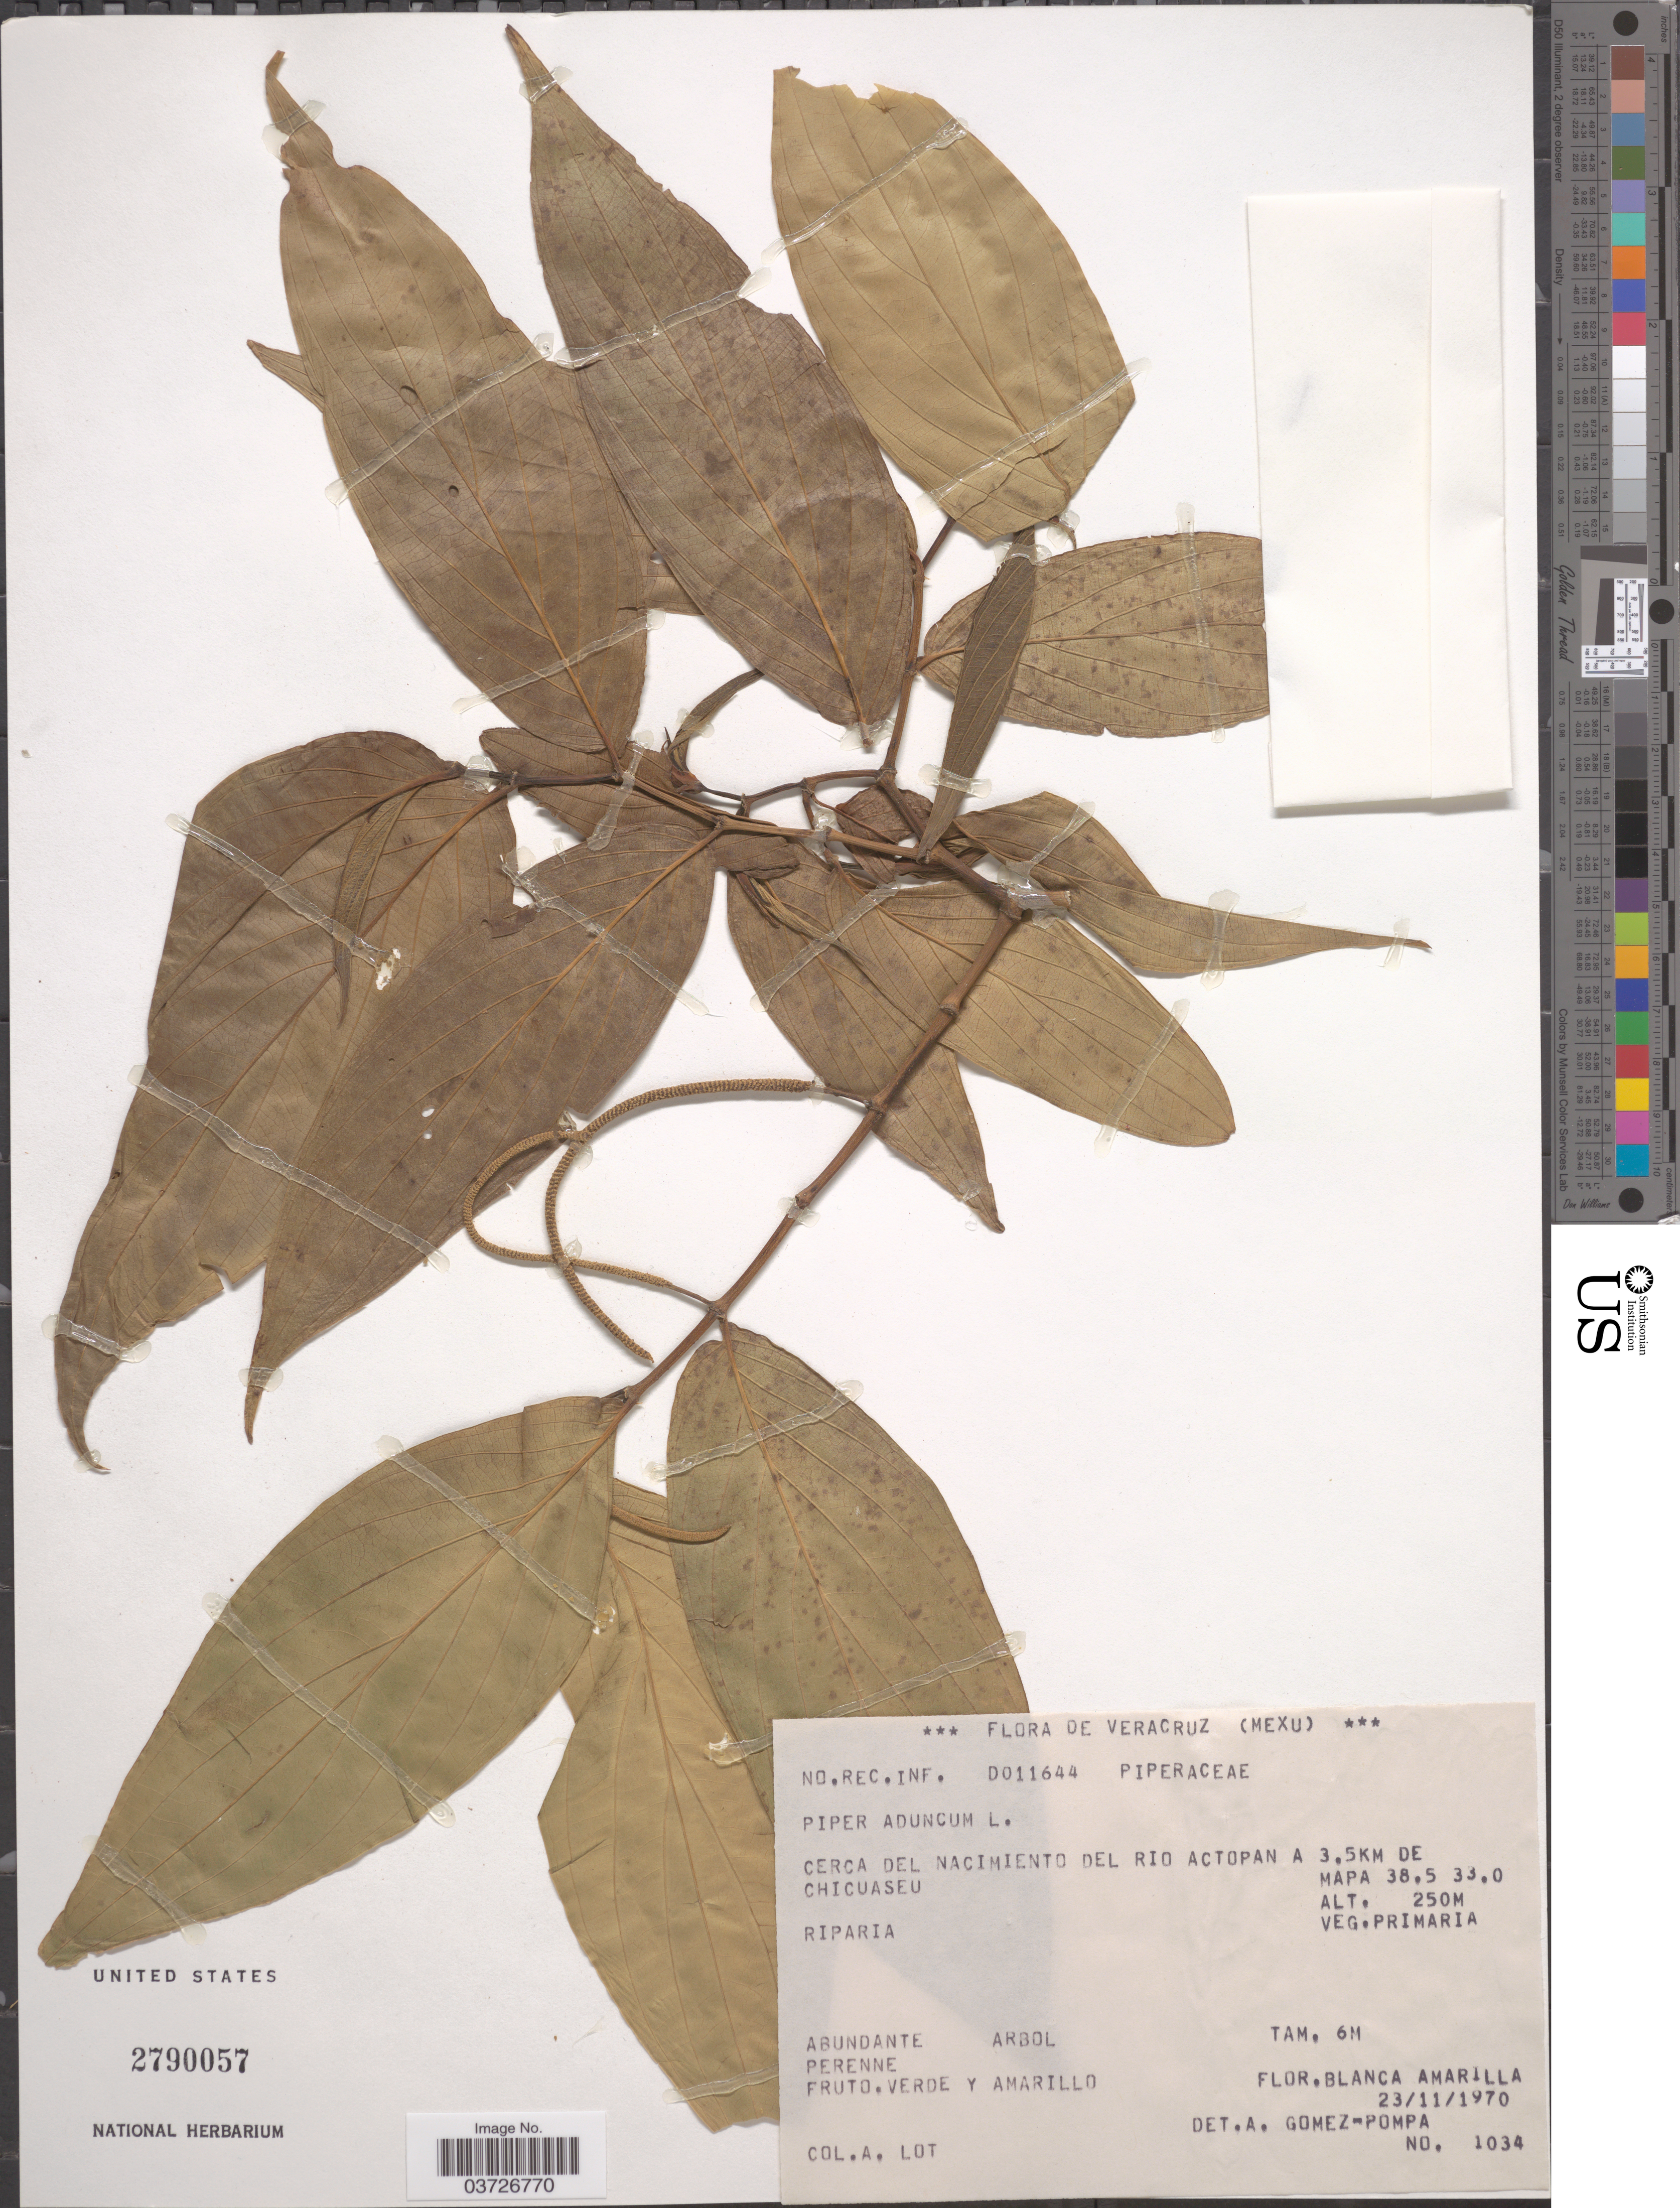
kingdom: Plantae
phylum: Tracheophyta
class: Magnoliopsida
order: Piperales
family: Piperaceae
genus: Piper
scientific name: Piper aduncum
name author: L.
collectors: Lot, A.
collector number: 1034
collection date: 1970-11-23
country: Mexico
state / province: Veracruz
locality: Veracruz. Cerca del Nacimiento del Rio Actopan a 3.5Km de Chicuaseu. MAPA 38.5 33.0.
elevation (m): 250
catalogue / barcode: US 2790057